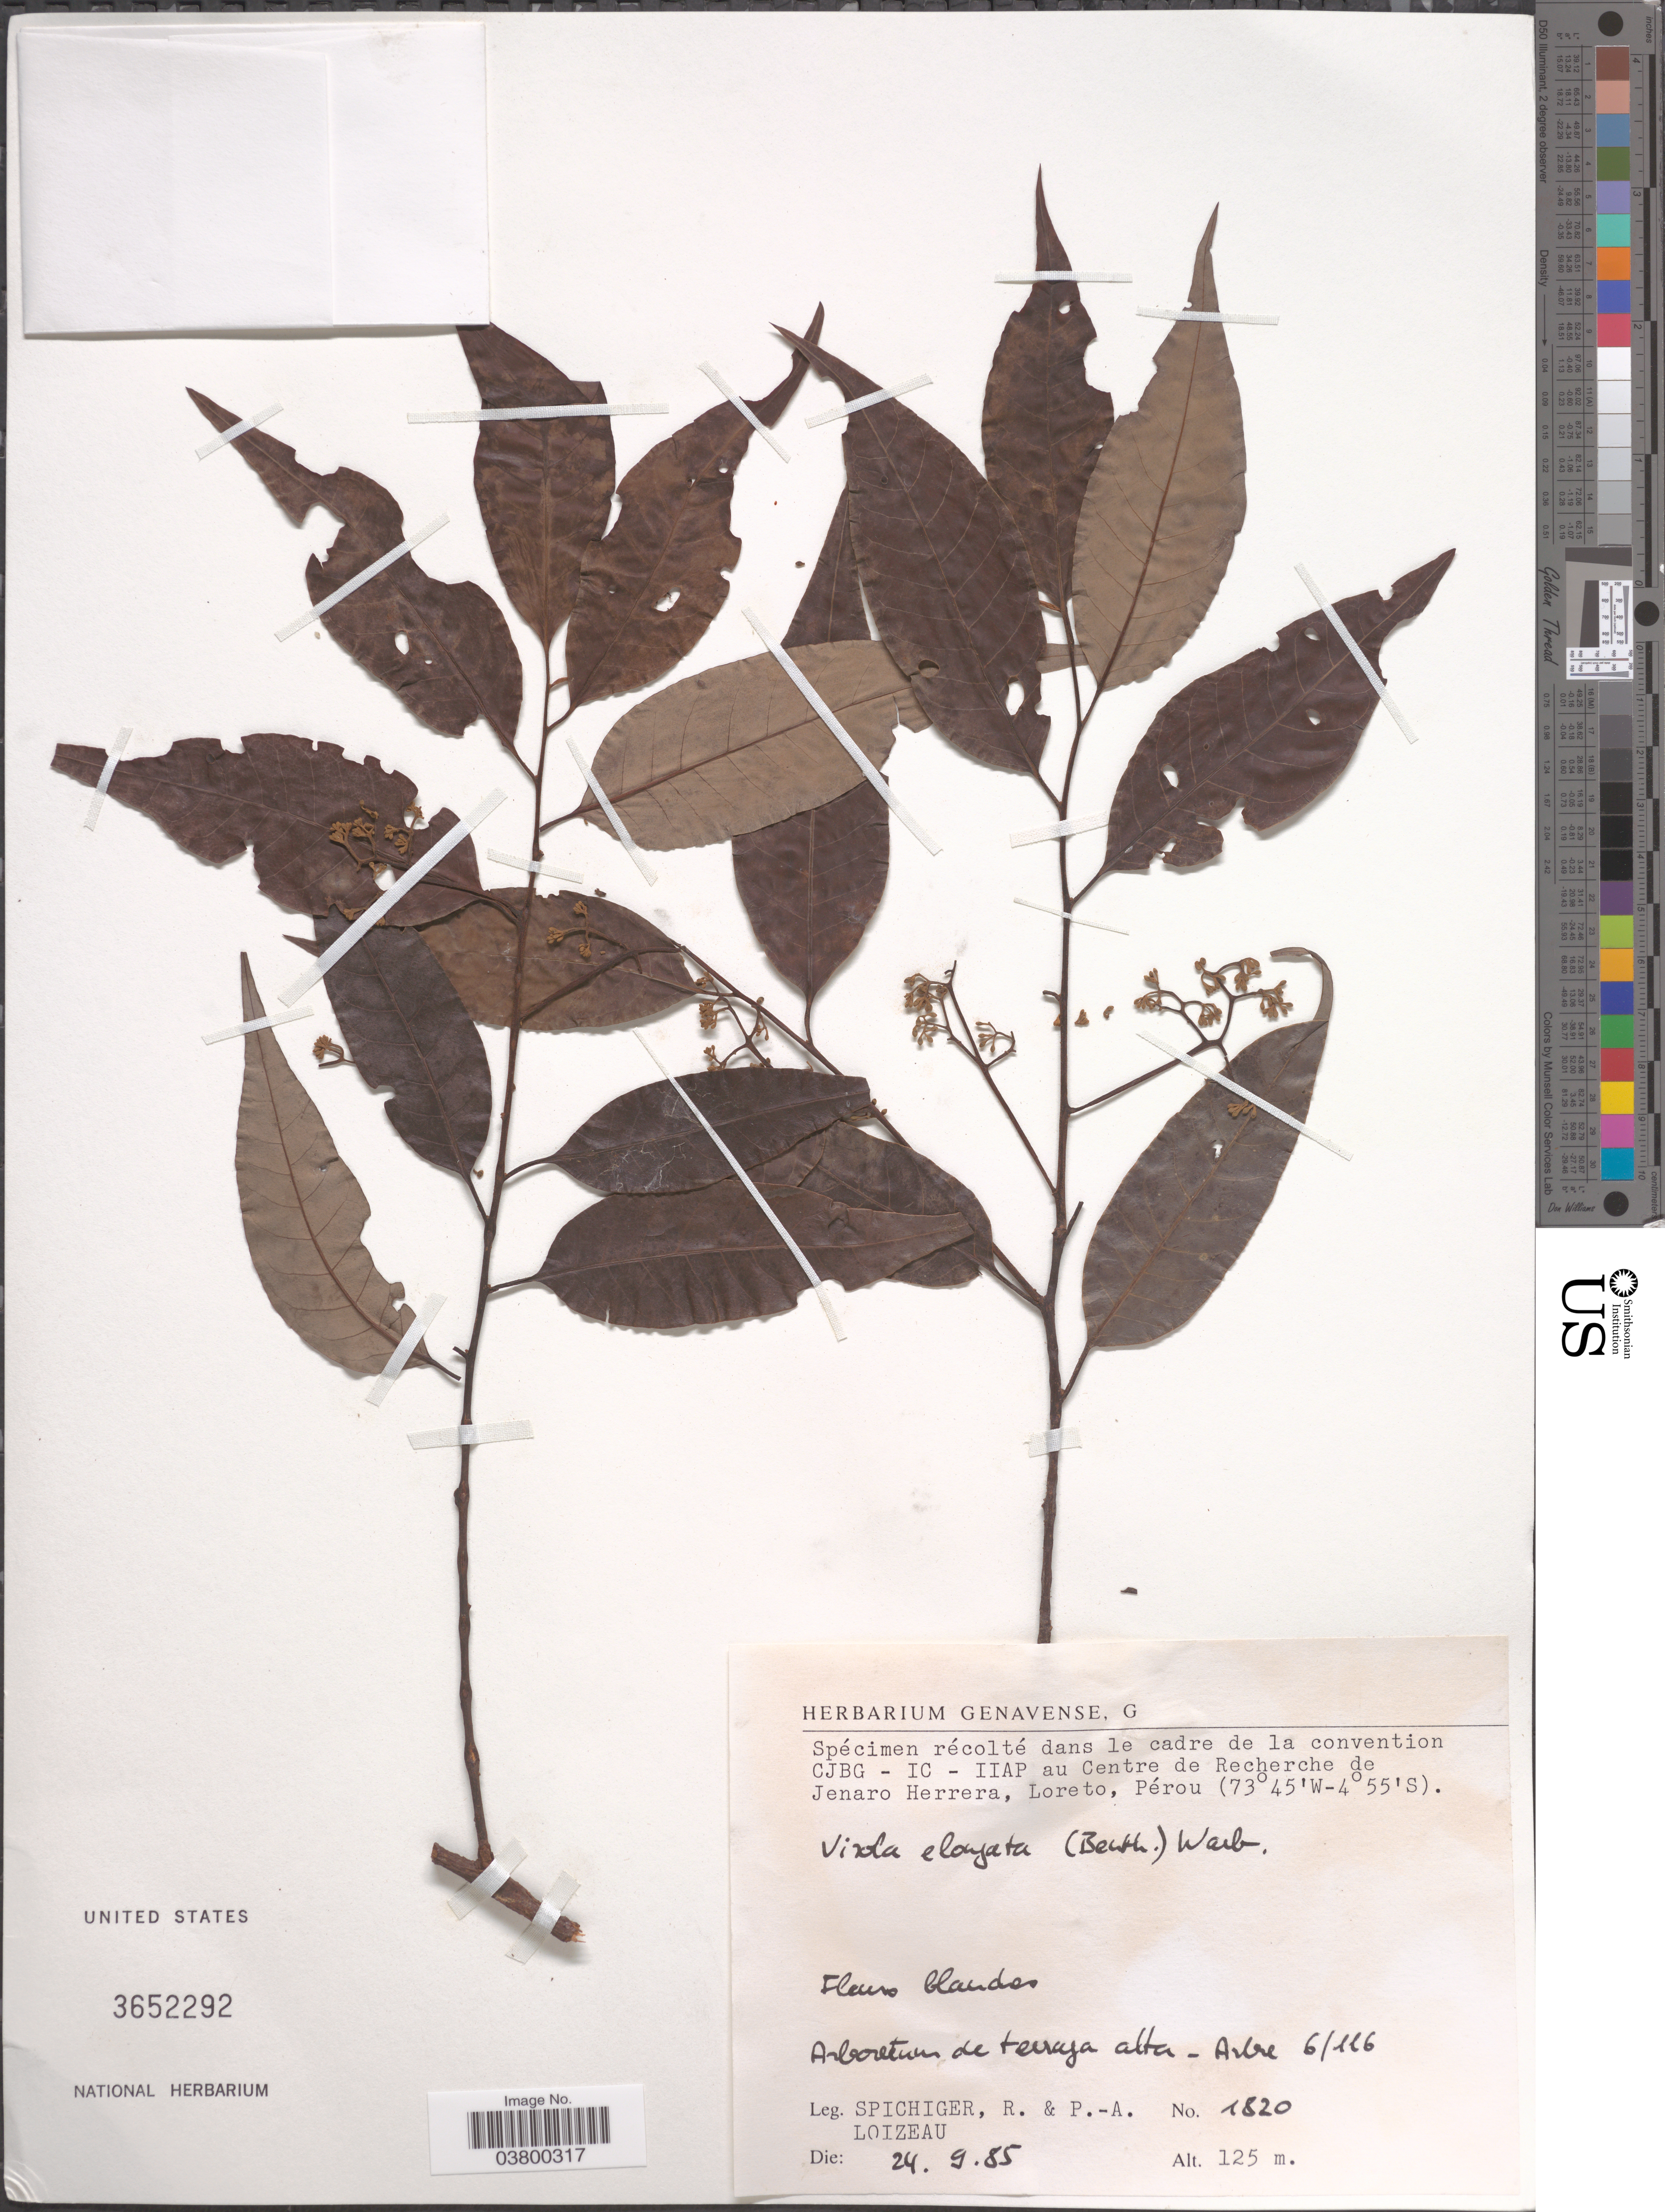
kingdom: Plantae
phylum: Tracheophyta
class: Magnoliopsida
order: Magnoliales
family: Myristicaceae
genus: Virola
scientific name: Virola elongata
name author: (Benth.) Warb.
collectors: R. Spichiger & P. Loizeau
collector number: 1820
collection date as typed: Transcribed d/m/y: 24/9/85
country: Peru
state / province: Loreto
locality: Centre de Recherche de Jenaro Herrera, Pérou. Arboretum de terraza alta. Arbre 6/116.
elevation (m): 125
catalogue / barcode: US 3652292